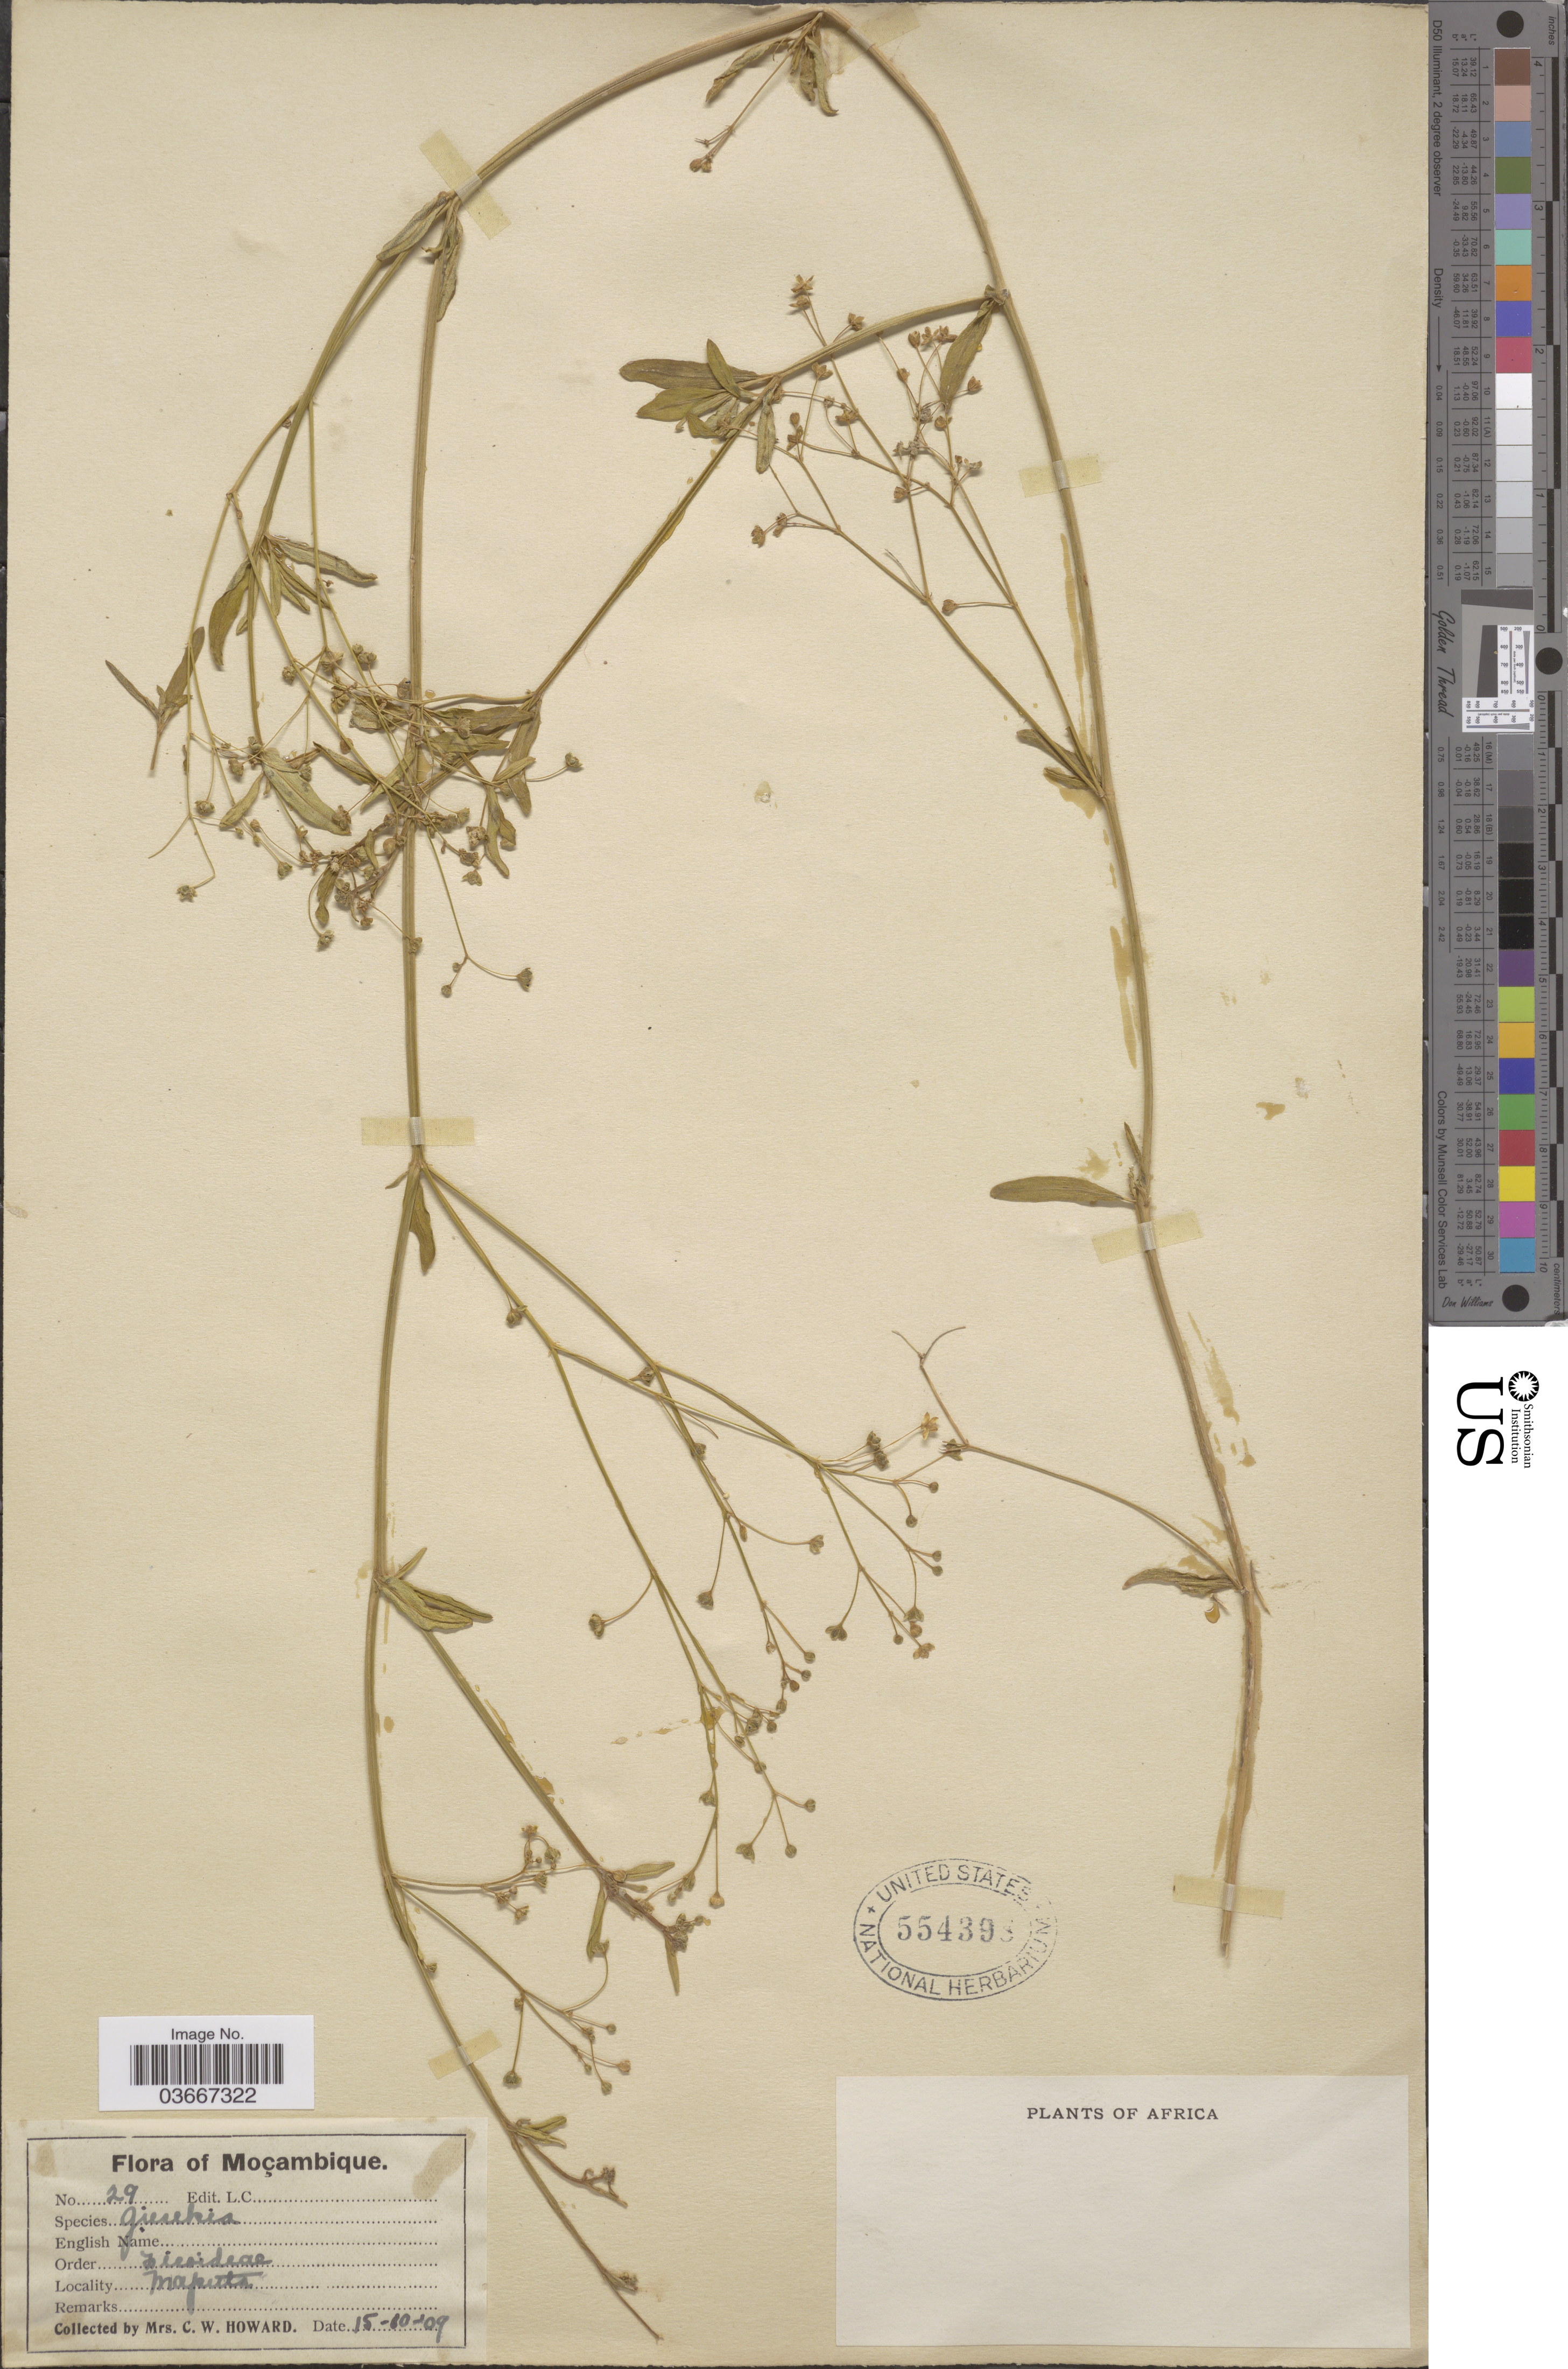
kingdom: Plantae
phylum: Tracheophyta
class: Magnoliopsida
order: Caryophyllales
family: Gisekiaceae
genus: Gisekia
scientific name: Gisekia sp.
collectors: C. W. Howard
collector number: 29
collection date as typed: Transcribed d/m/y: 15/10/9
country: Mozambique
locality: Maputa.